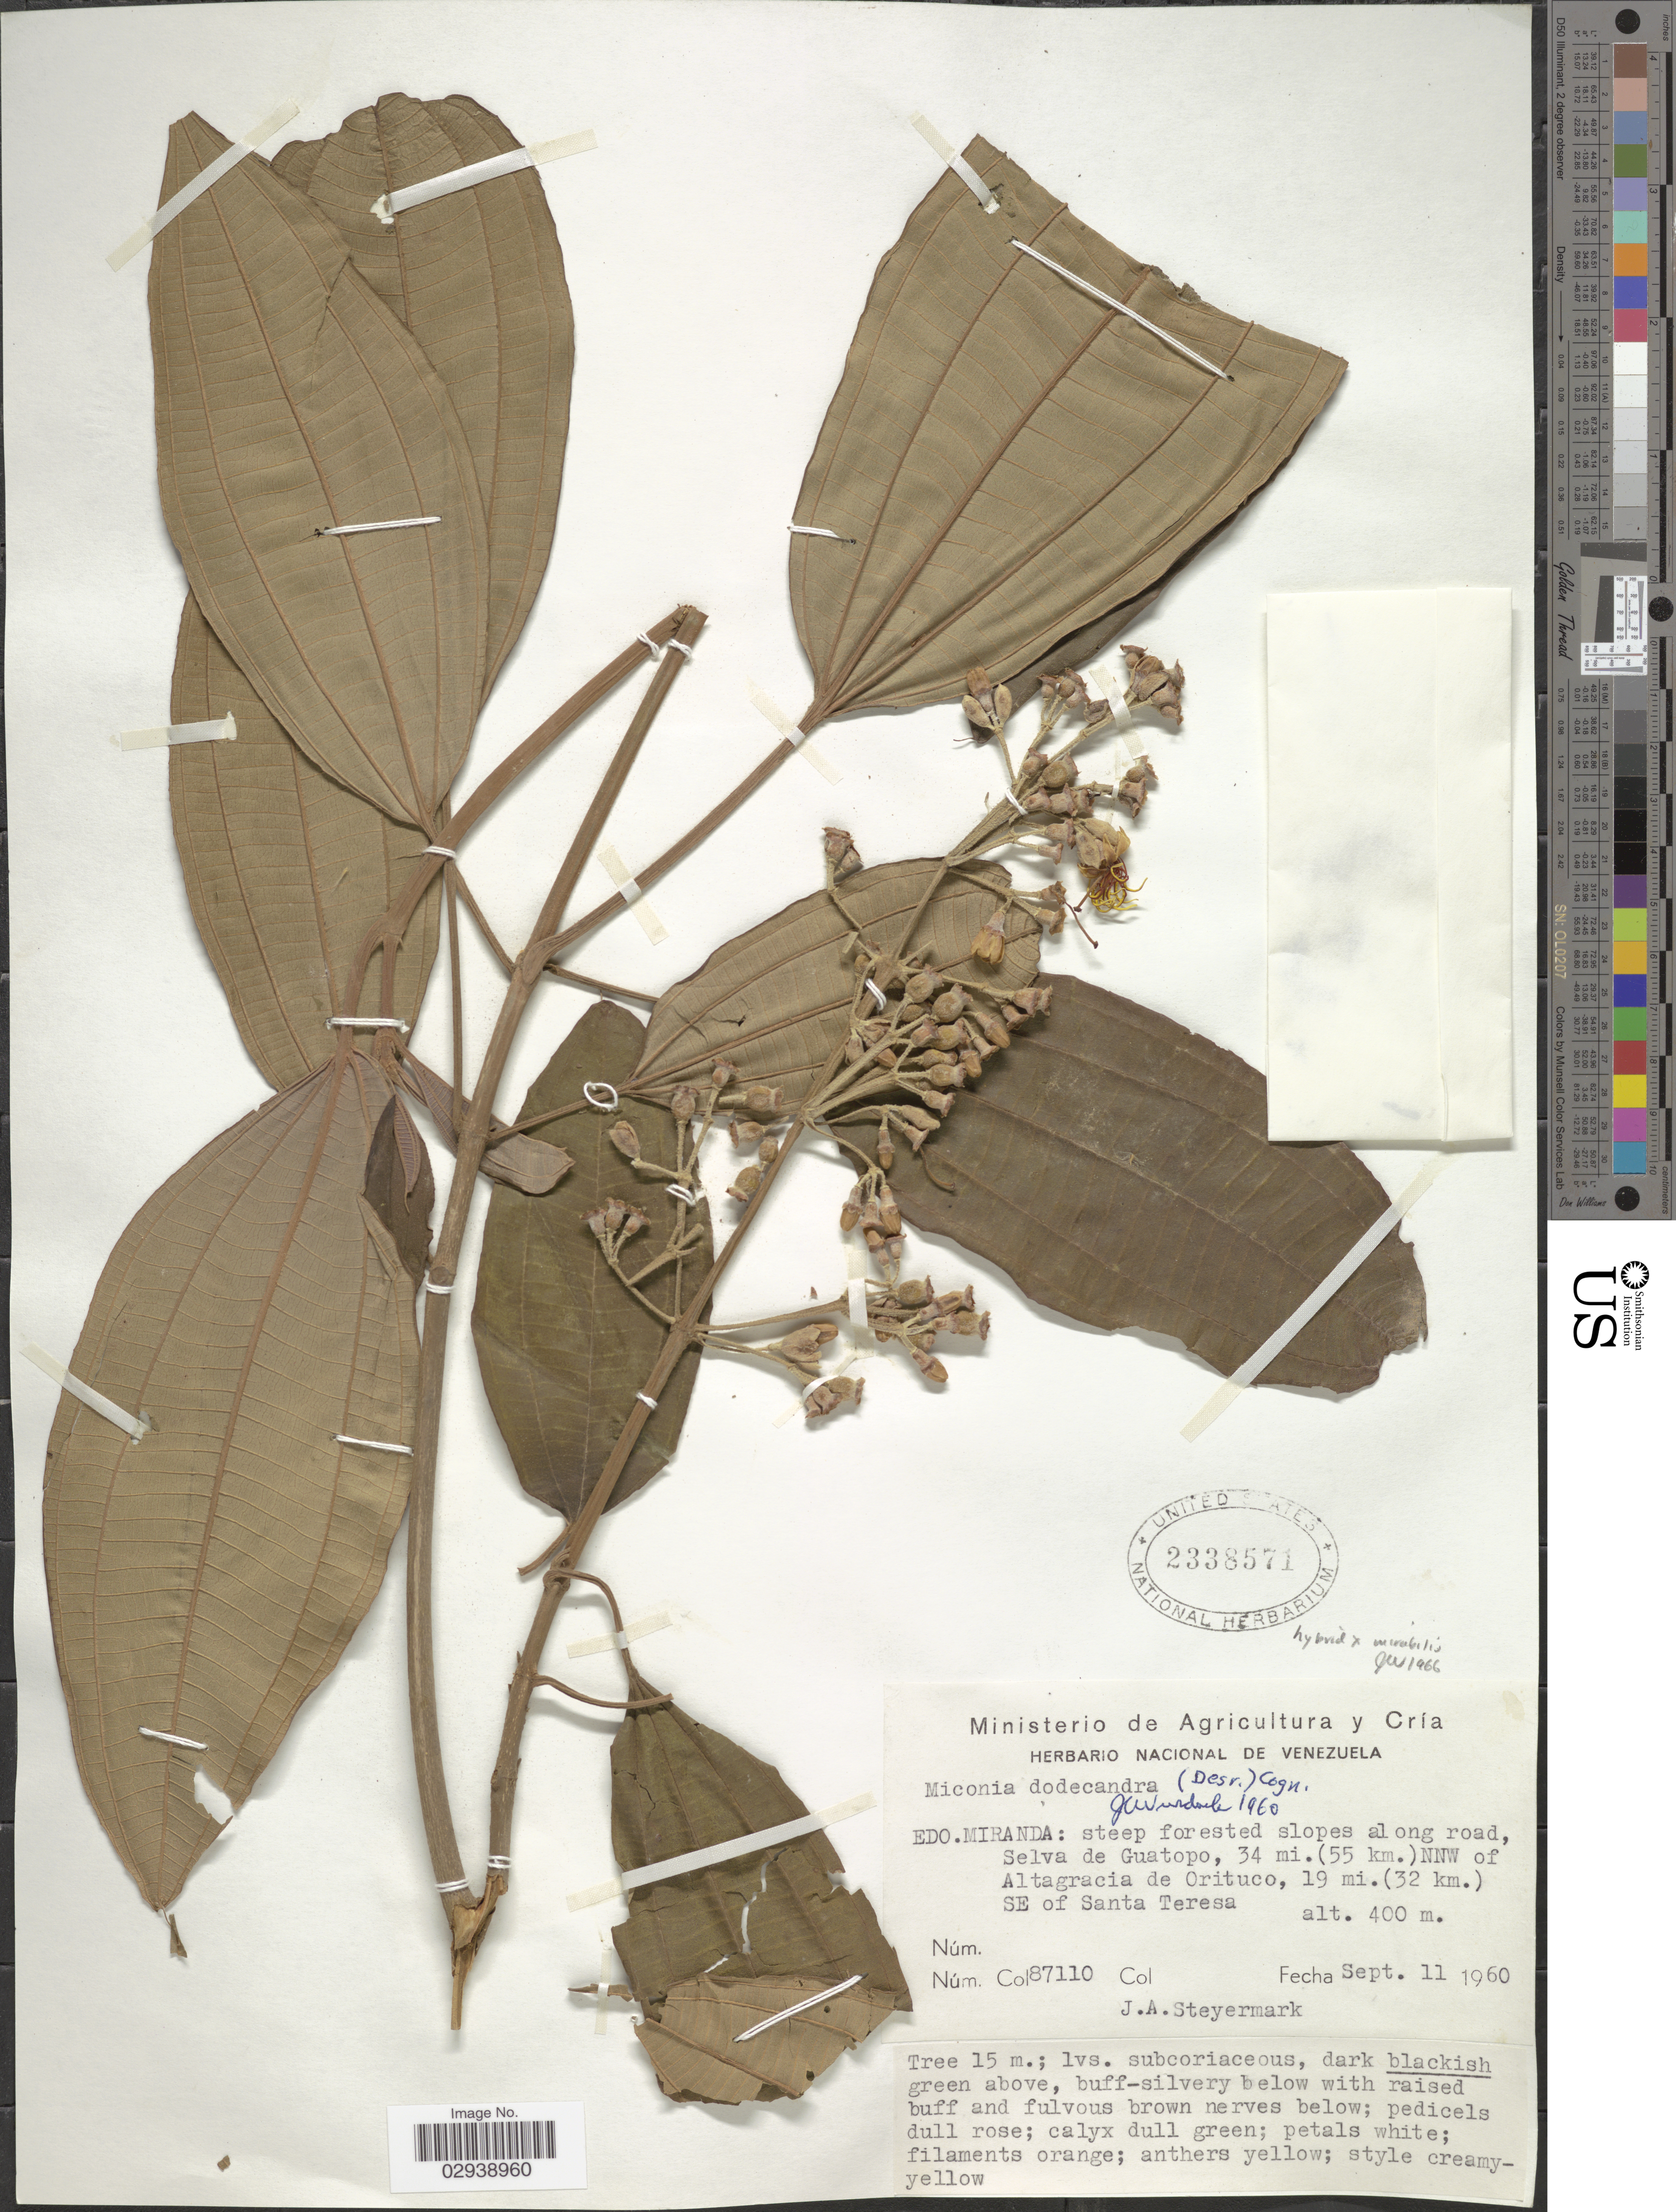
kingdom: Plantae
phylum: Tracheophyta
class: Magnoliopsida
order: Myrtales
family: Melastomataceae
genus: Miconia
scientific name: Miconia dodecandra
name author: Cogn.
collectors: J. Steyermark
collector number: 87110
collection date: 1960-09-11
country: Venezuela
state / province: Miranda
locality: Steep forested slopes along road, Selva de Guatopo, 34 mi. (55 km.) NNW of Altagracia de Orituco, 19 mi. (32 km.) SE of Santa Teresa.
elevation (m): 400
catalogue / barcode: US 2338571